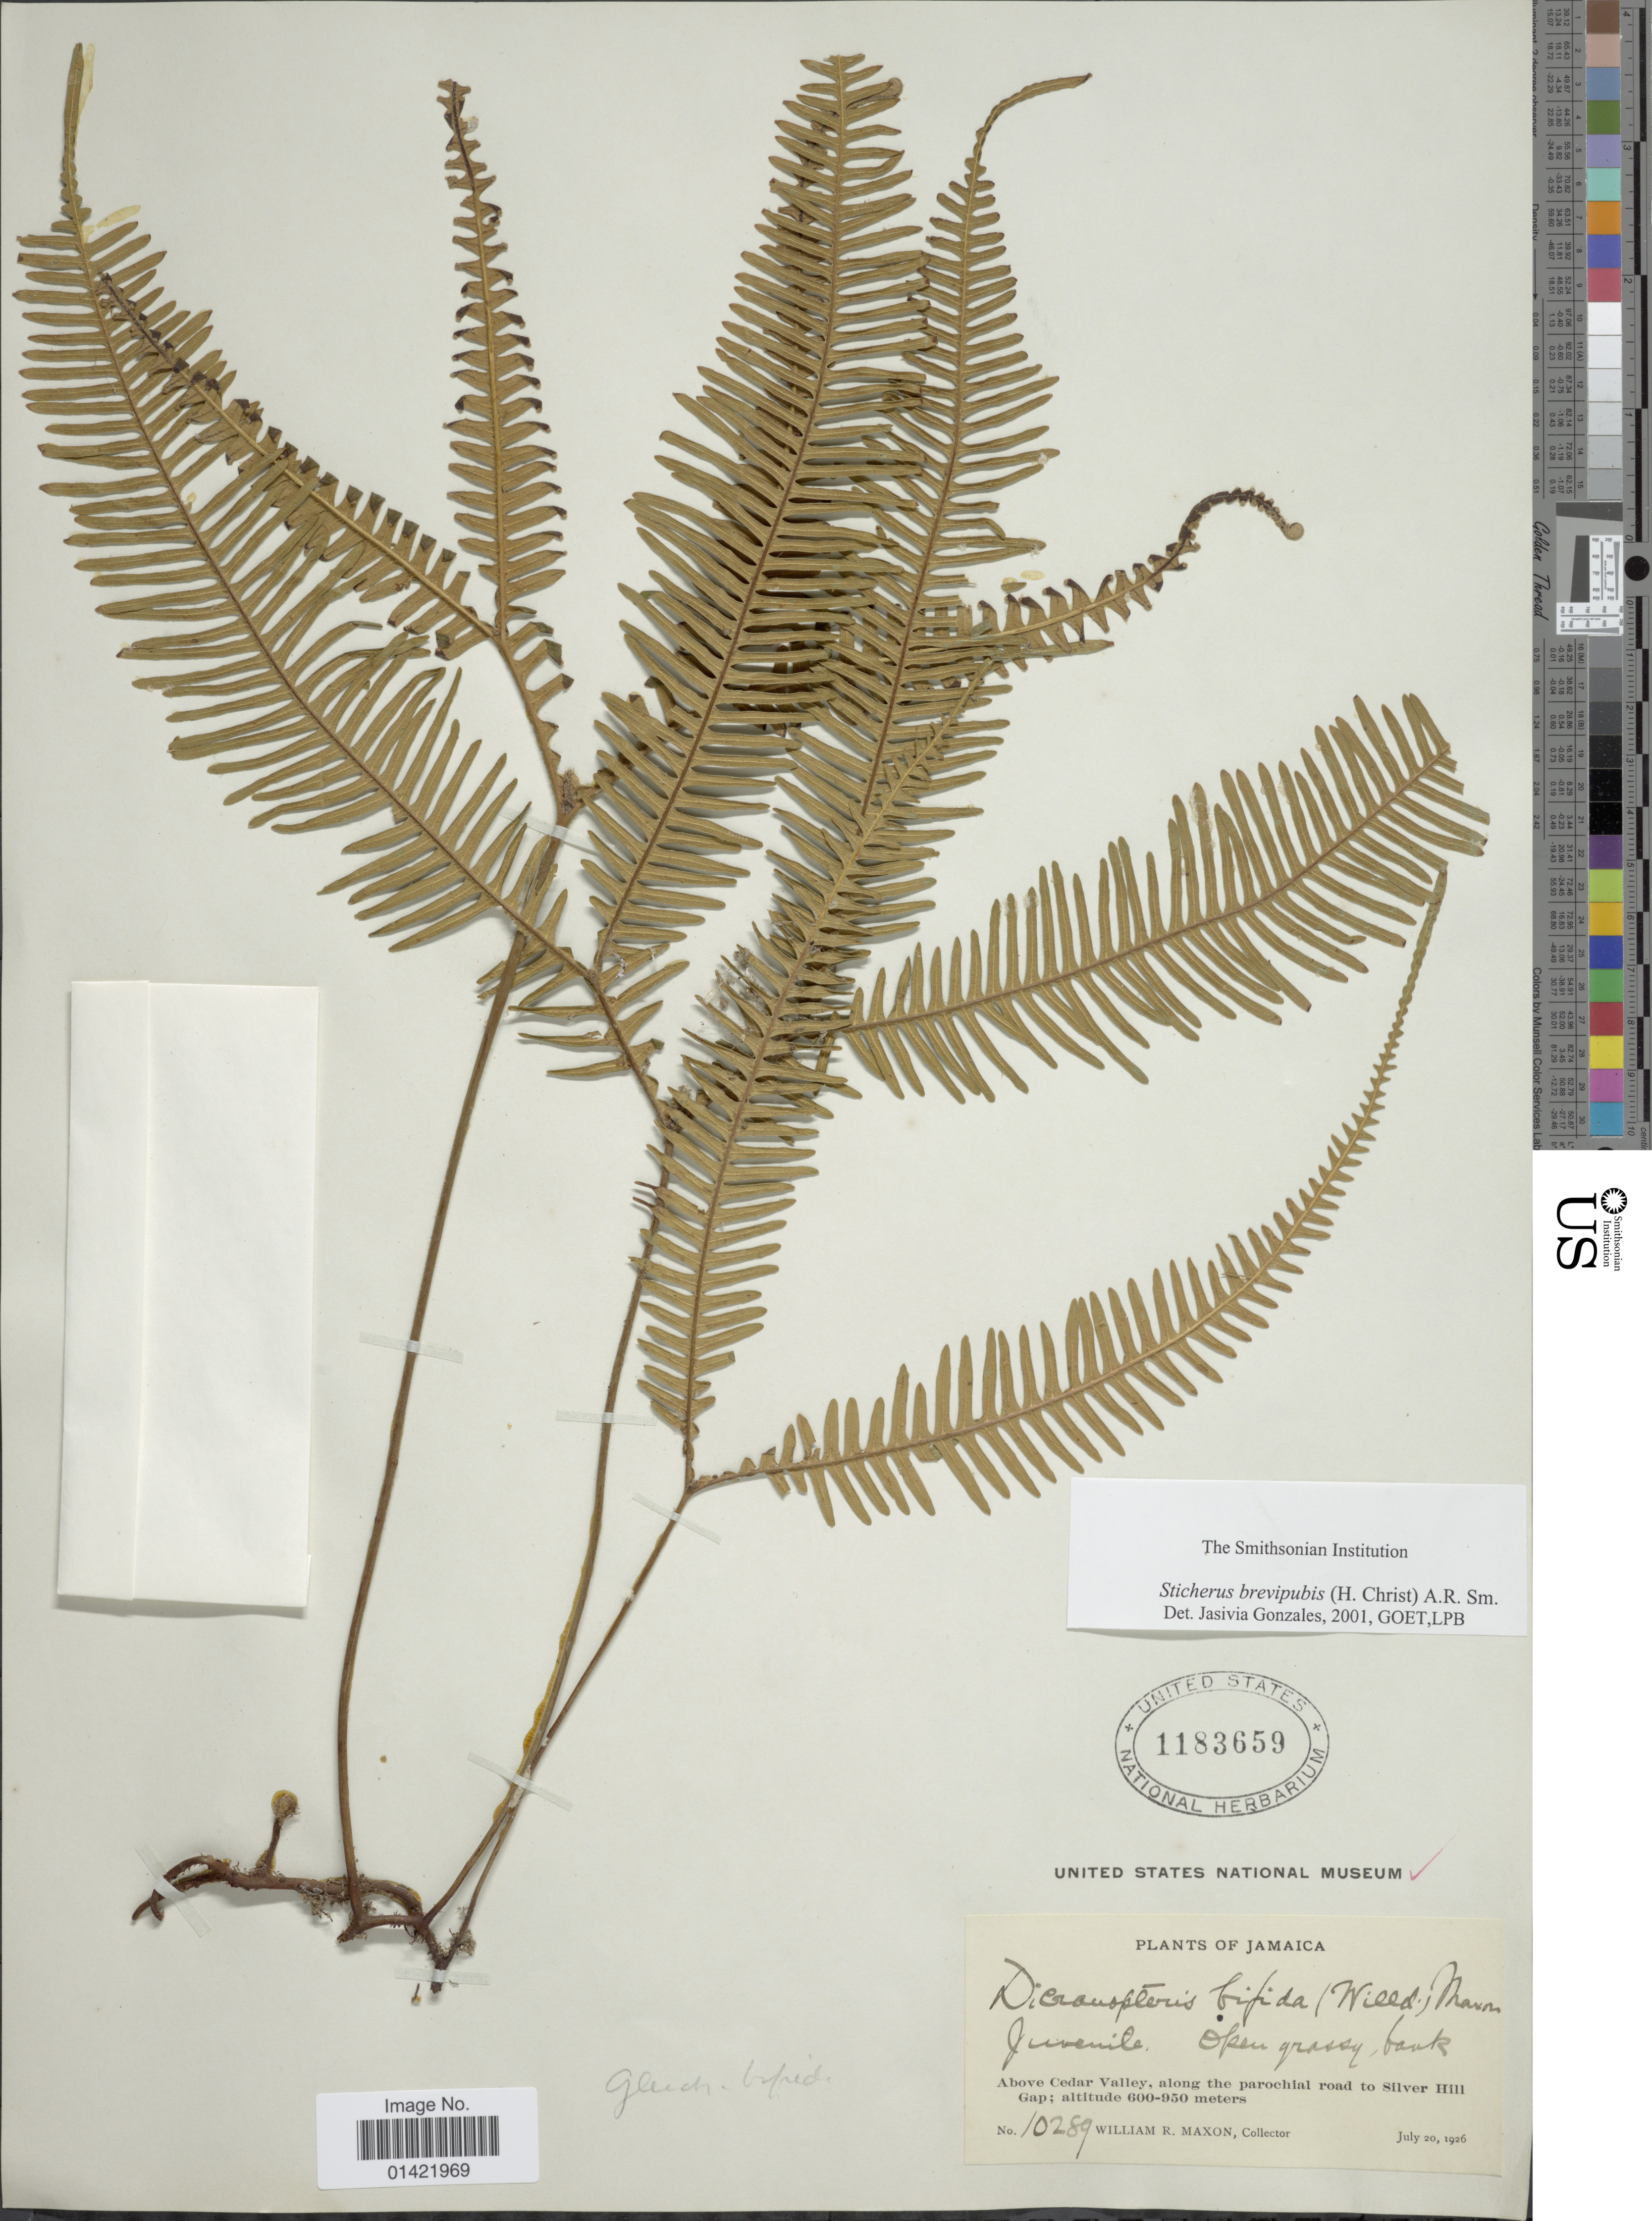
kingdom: Plantae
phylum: Tracheophyta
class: Polypodiopsida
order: Gleicheniales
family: Gleicheniaceae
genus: Sticherus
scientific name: Sticherus fulvus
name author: (Desv.) Ching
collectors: W. R. Maxon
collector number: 10289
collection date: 1926-07-20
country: Jamaica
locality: Above Cedar Valley, along the parochial road to Silver Hill Gap.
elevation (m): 600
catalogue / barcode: US 1183659